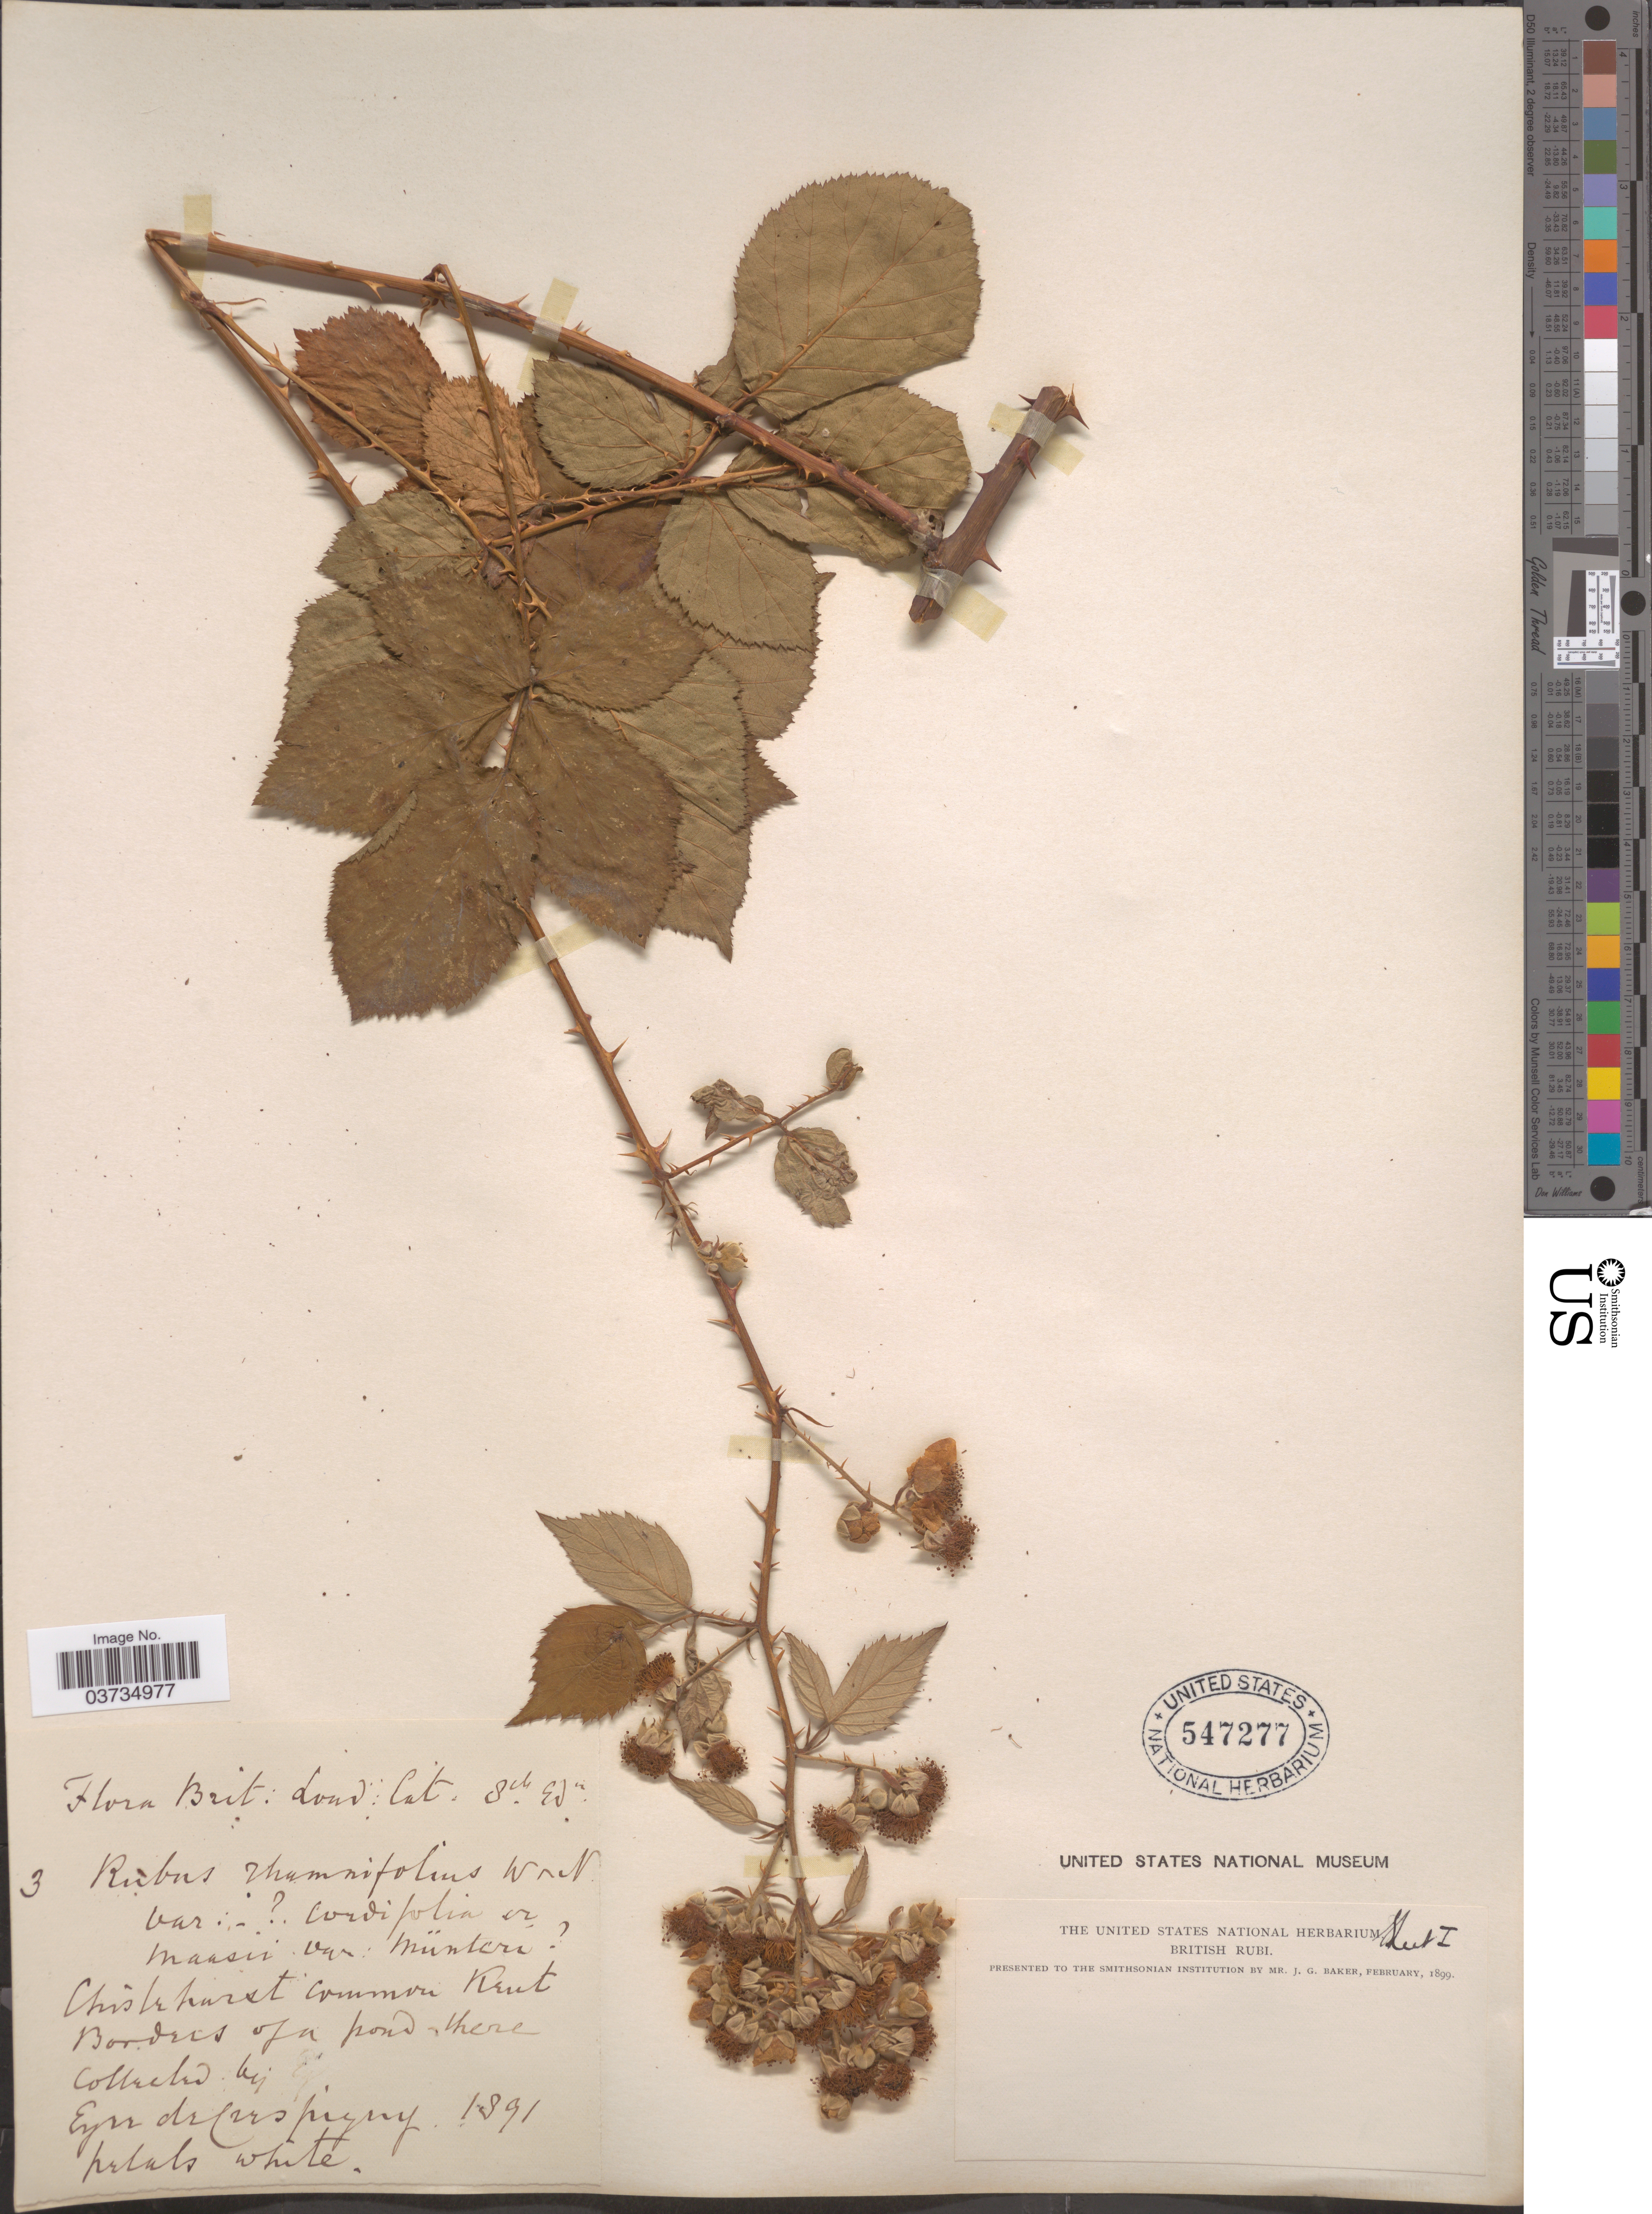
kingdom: Plantae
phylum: Tracheophyta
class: Magnoliopsida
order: Rosales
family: Rosaceae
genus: Rubus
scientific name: Rubus rhamnifolius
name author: Weihe & Nees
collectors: E. de Crespigny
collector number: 3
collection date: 1891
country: United Kingdom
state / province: England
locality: Brit. Lond. Chislehurst Common, Kent. Borders of a pond there.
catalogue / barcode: US 547277